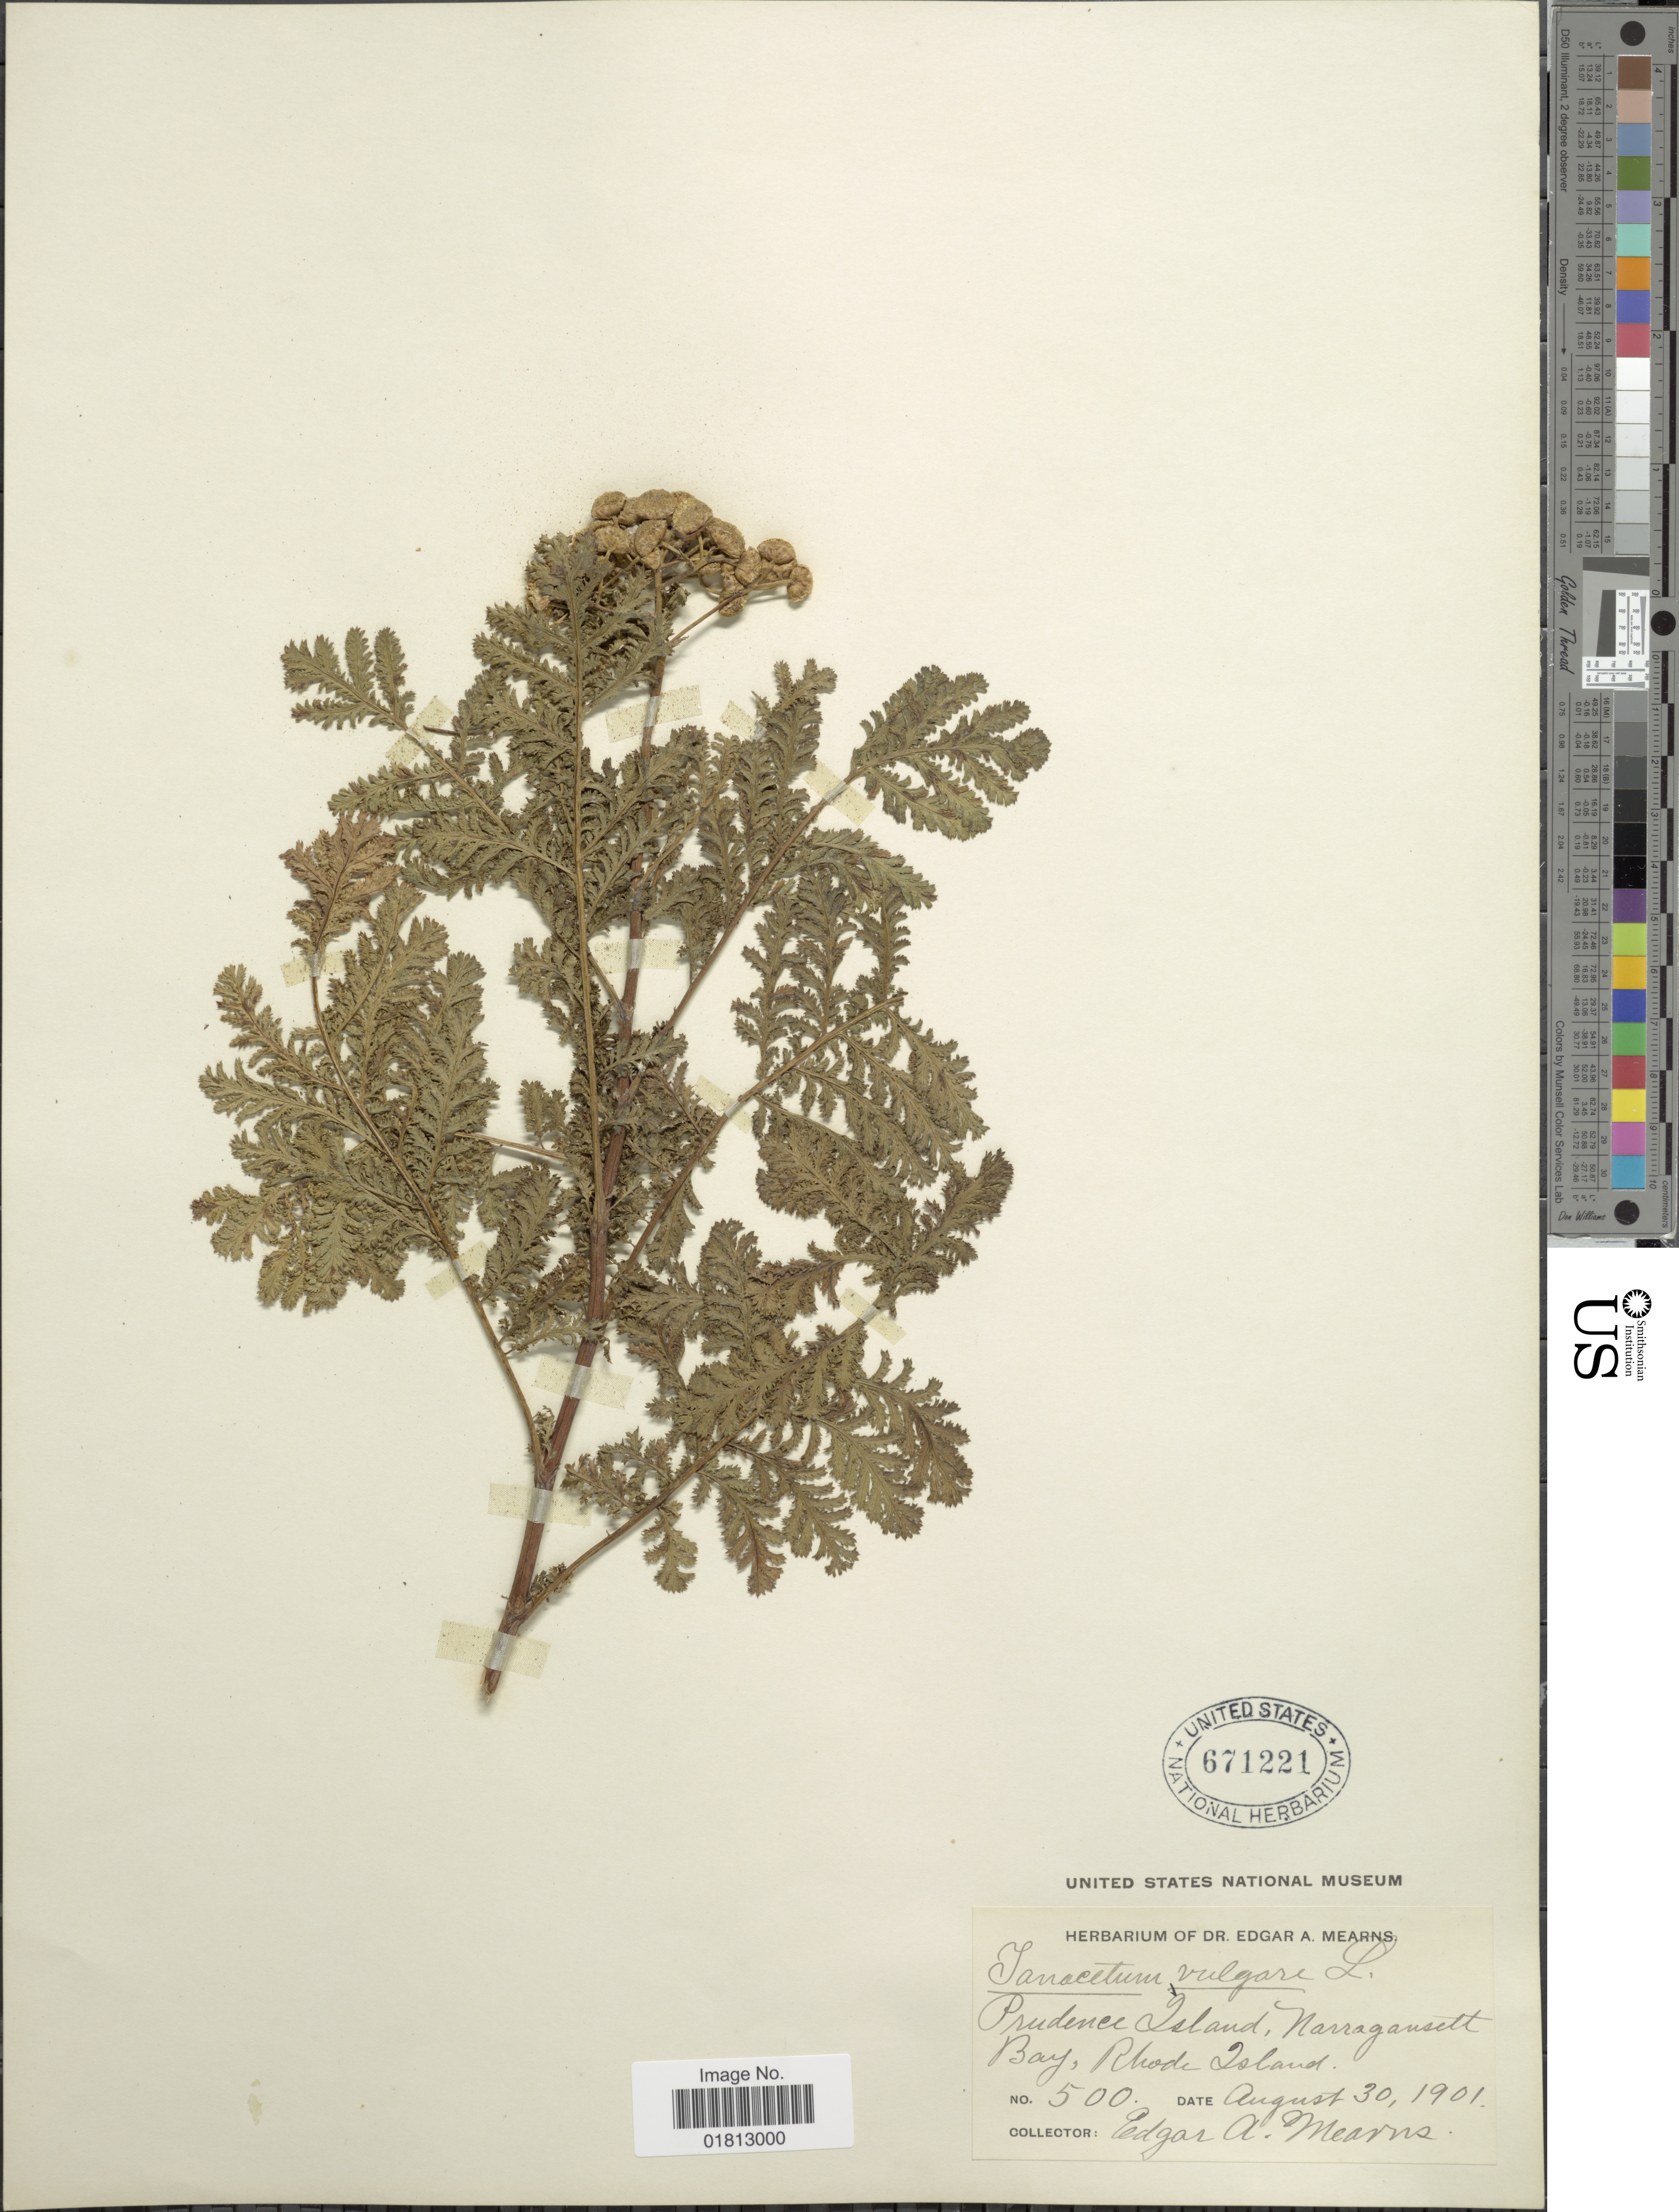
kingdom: Plantae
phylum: Tracheophyta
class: Magnoliopsida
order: Asterales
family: Asteraceae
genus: Tanacetum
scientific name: Tanacetum vulgare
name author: L.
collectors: E. A. Mearns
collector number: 500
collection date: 1901-08-30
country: United States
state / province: Rhode Island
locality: Prudence Island, Narragansett Bay, Rhode Island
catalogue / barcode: US 671221